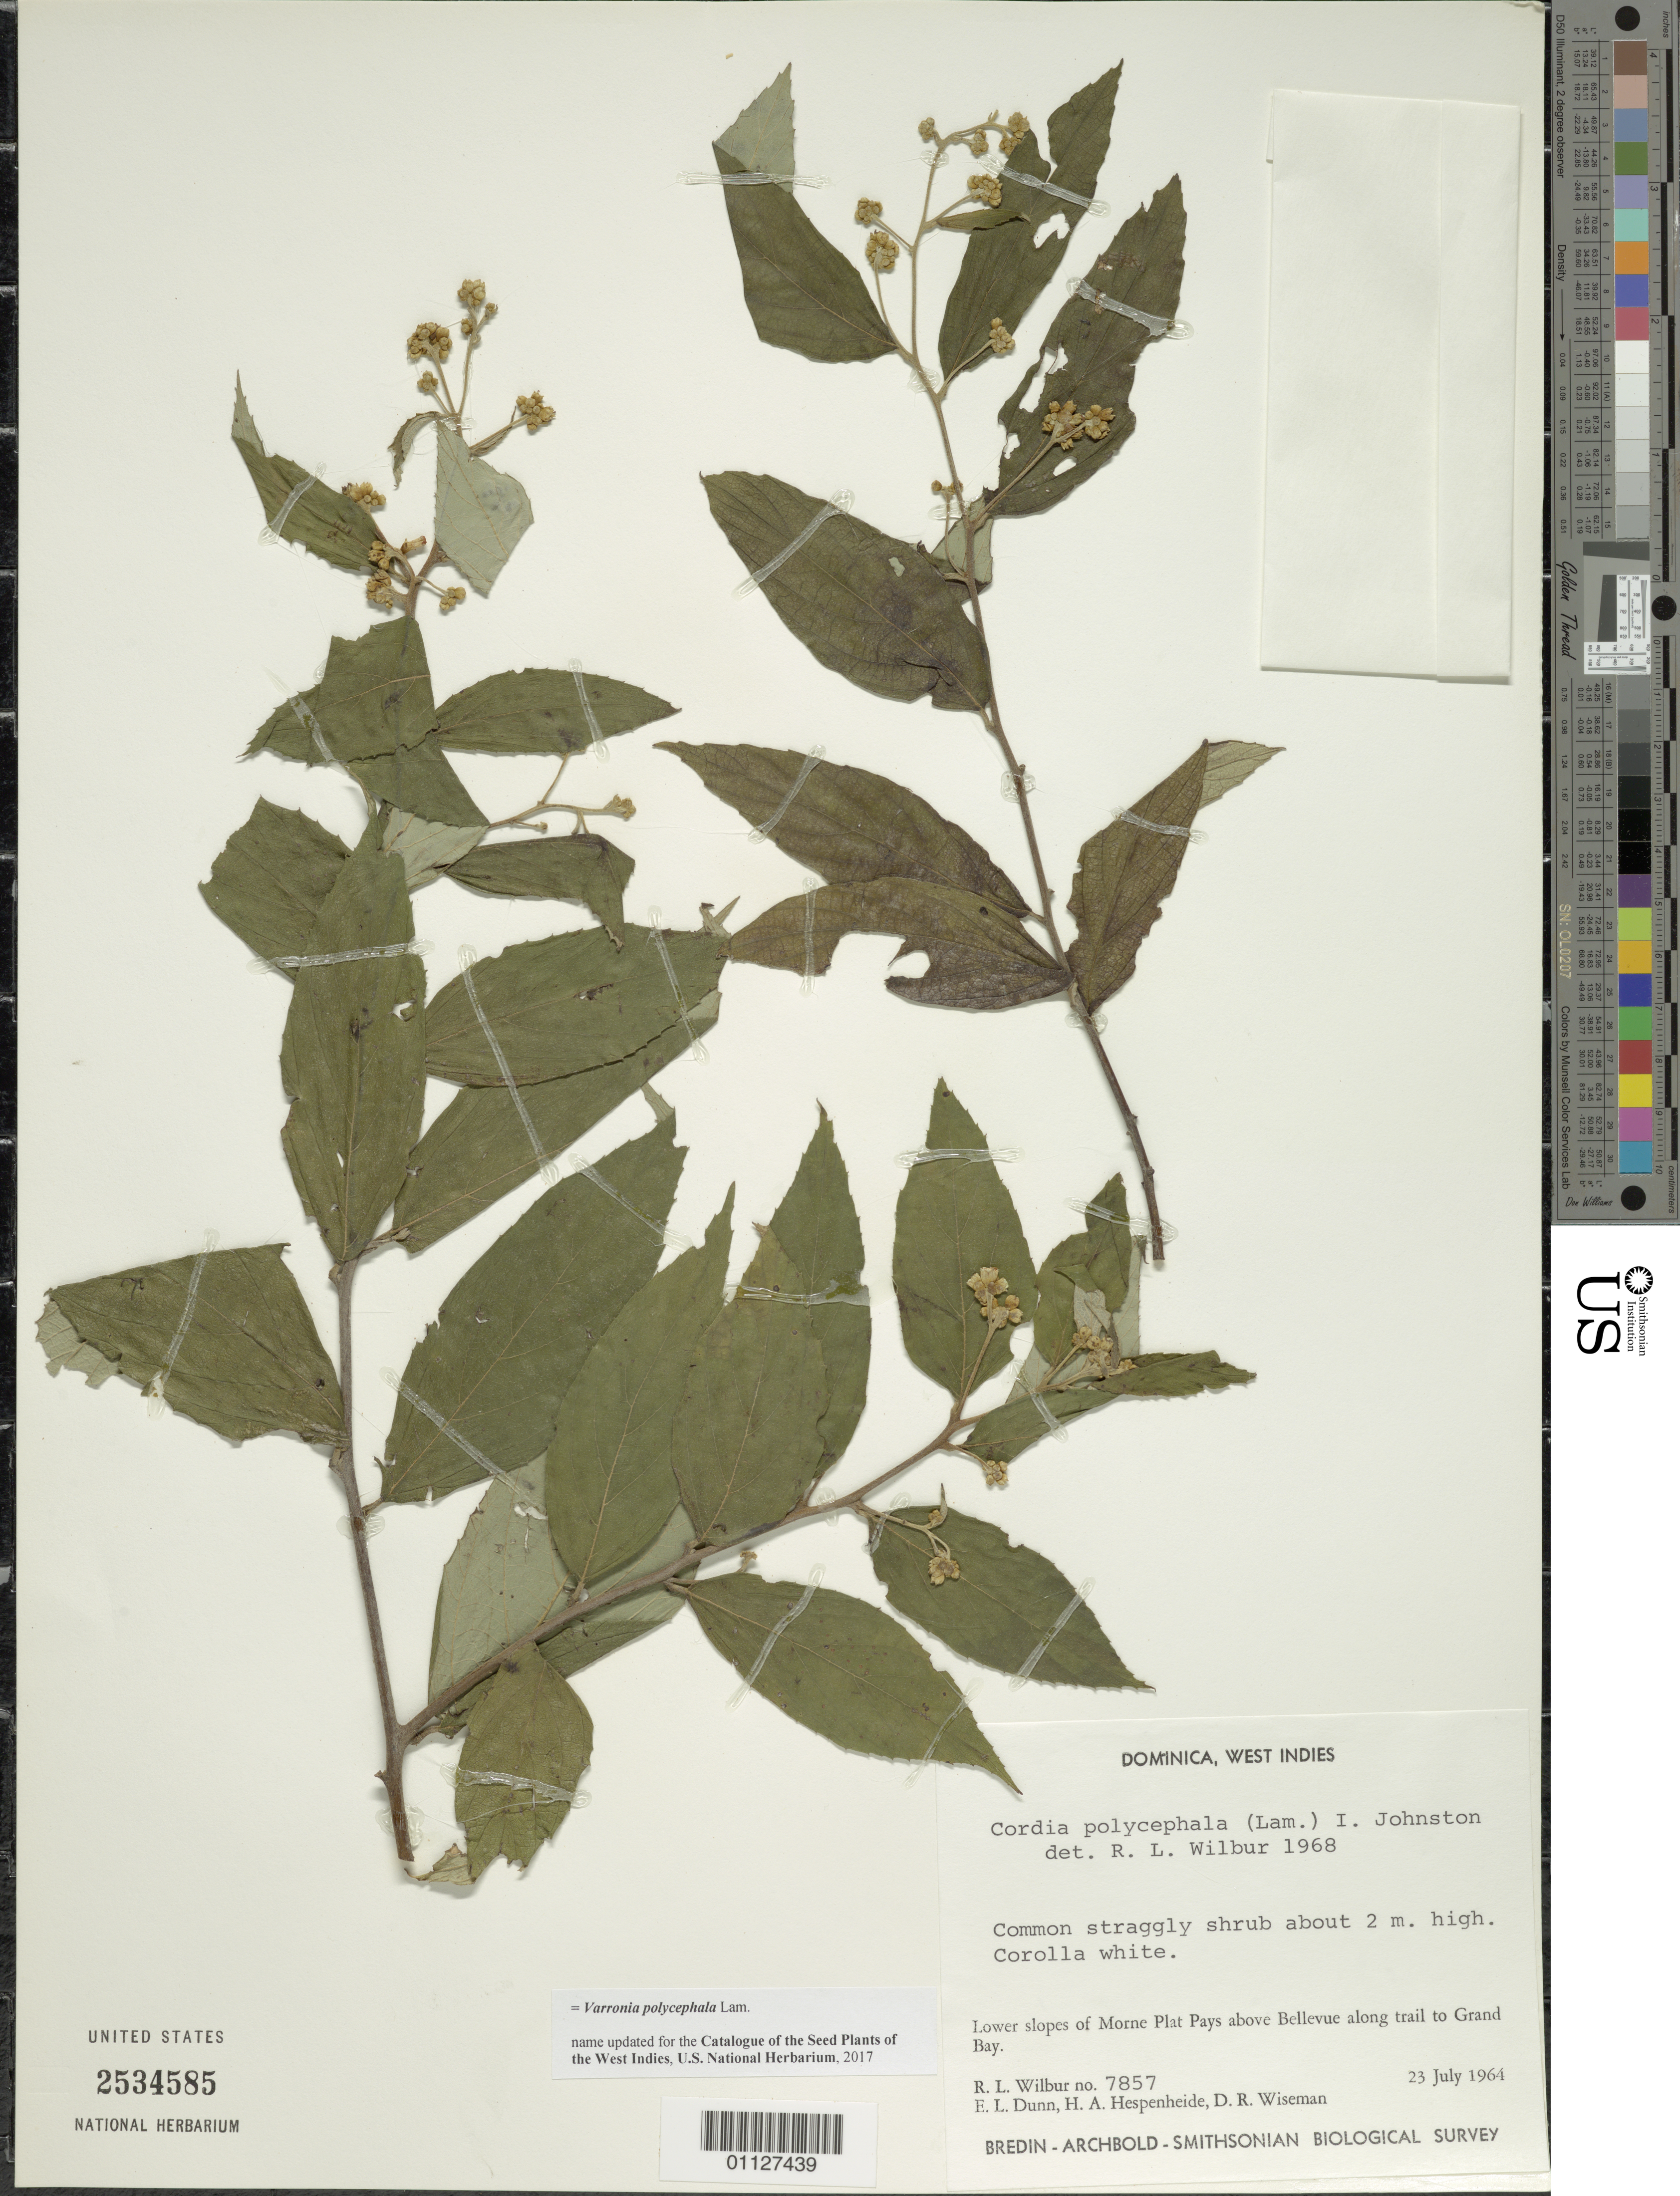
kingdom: Plantae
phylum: Tracheophyta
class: Magnoliopsida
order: Boraginales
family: Cordiaceae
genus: Varronia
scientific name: Varronia polycephala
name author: Lam.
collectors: R. L. Wilbur, E. Dunn, H. A. Hespenheide & D. R. Wiseman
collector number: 7857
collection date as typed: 23 Jul 1964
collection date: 1964-07-23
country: Dominica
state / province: St. Patrick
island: Dominica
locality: Lower slopes of Morne Plat Pays above Bellevue along trail to Grand Bay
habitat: lower slopes, along trail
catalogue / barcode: US 2534585